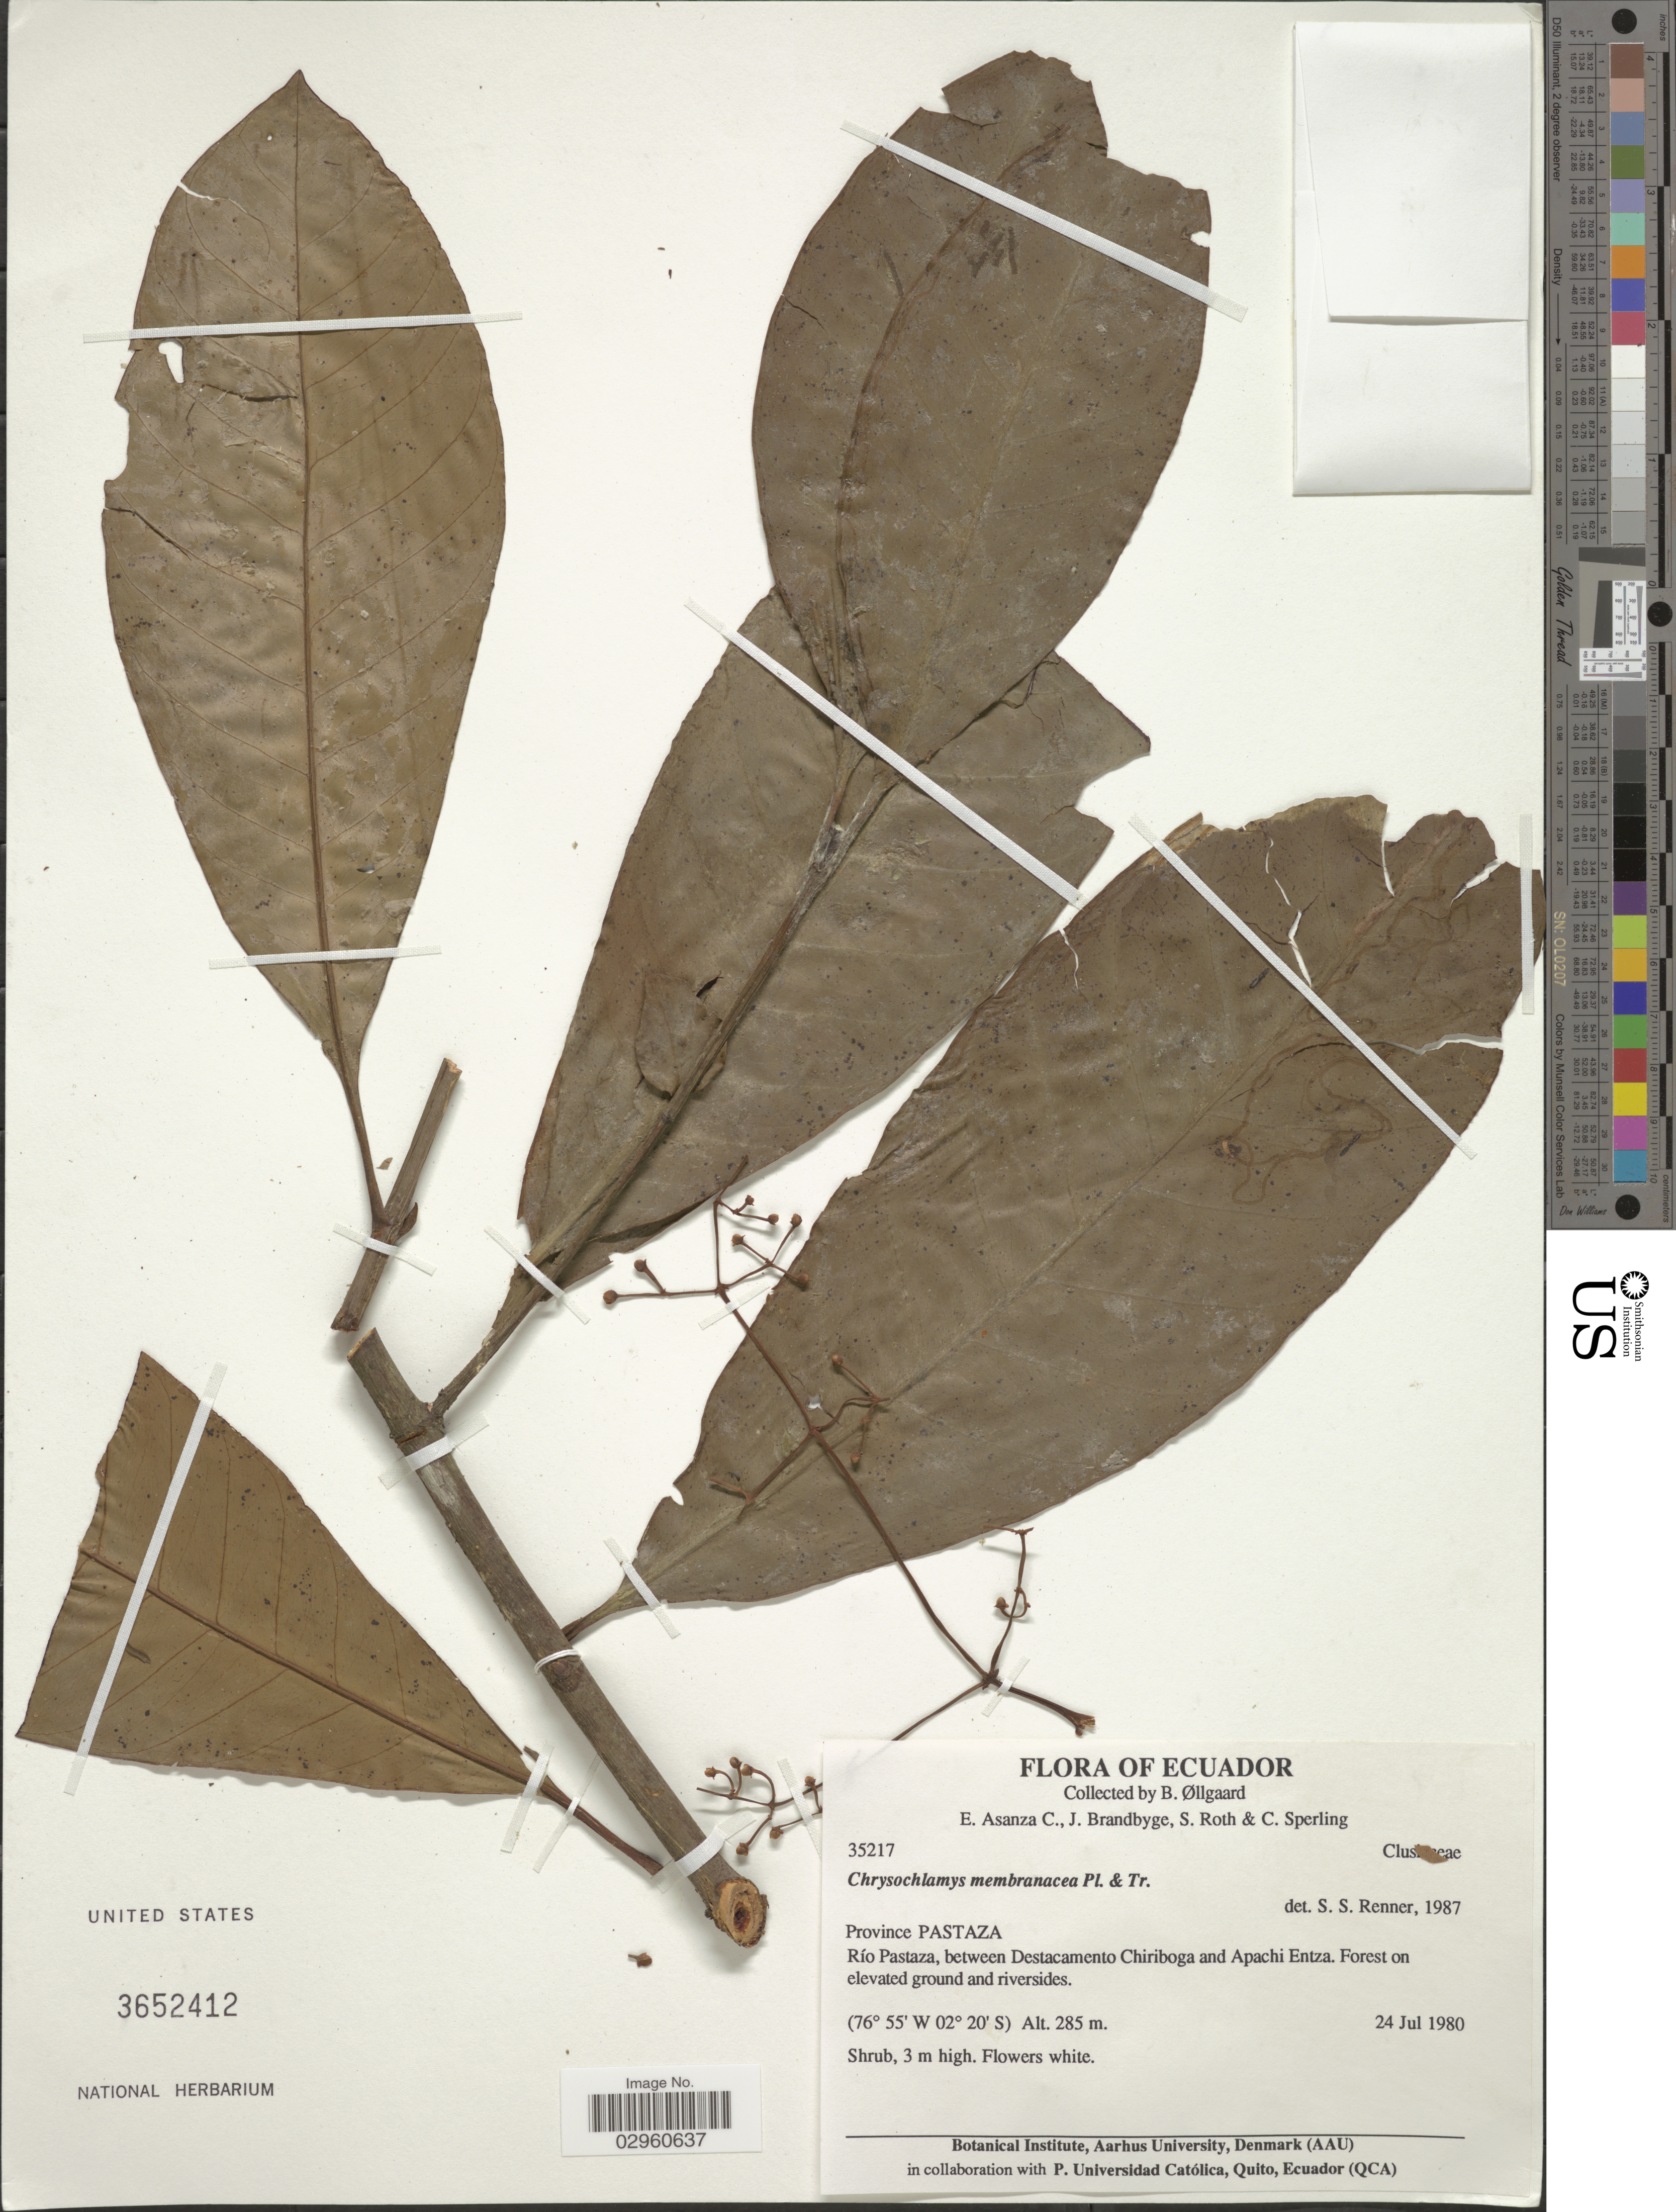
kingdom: Plantae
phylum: Tracheophyta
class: Magnoliopsida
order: Malpighiales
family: Clusiaceae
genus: Chrysochlamys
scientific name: Chrysochlamys membranacea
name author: Planch. & Triana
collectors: B. Øllgaard, E. Asanza C., J. Brandbyge, S. Roth & C. Sperling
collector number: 35217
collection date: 1980-07-24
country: Ecuador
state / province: Pastaza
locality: Province Pastaza. Río Pastaza, between Destacamento Chiriboga and Apachi Entza.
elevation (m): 285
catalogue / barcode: US 3652412